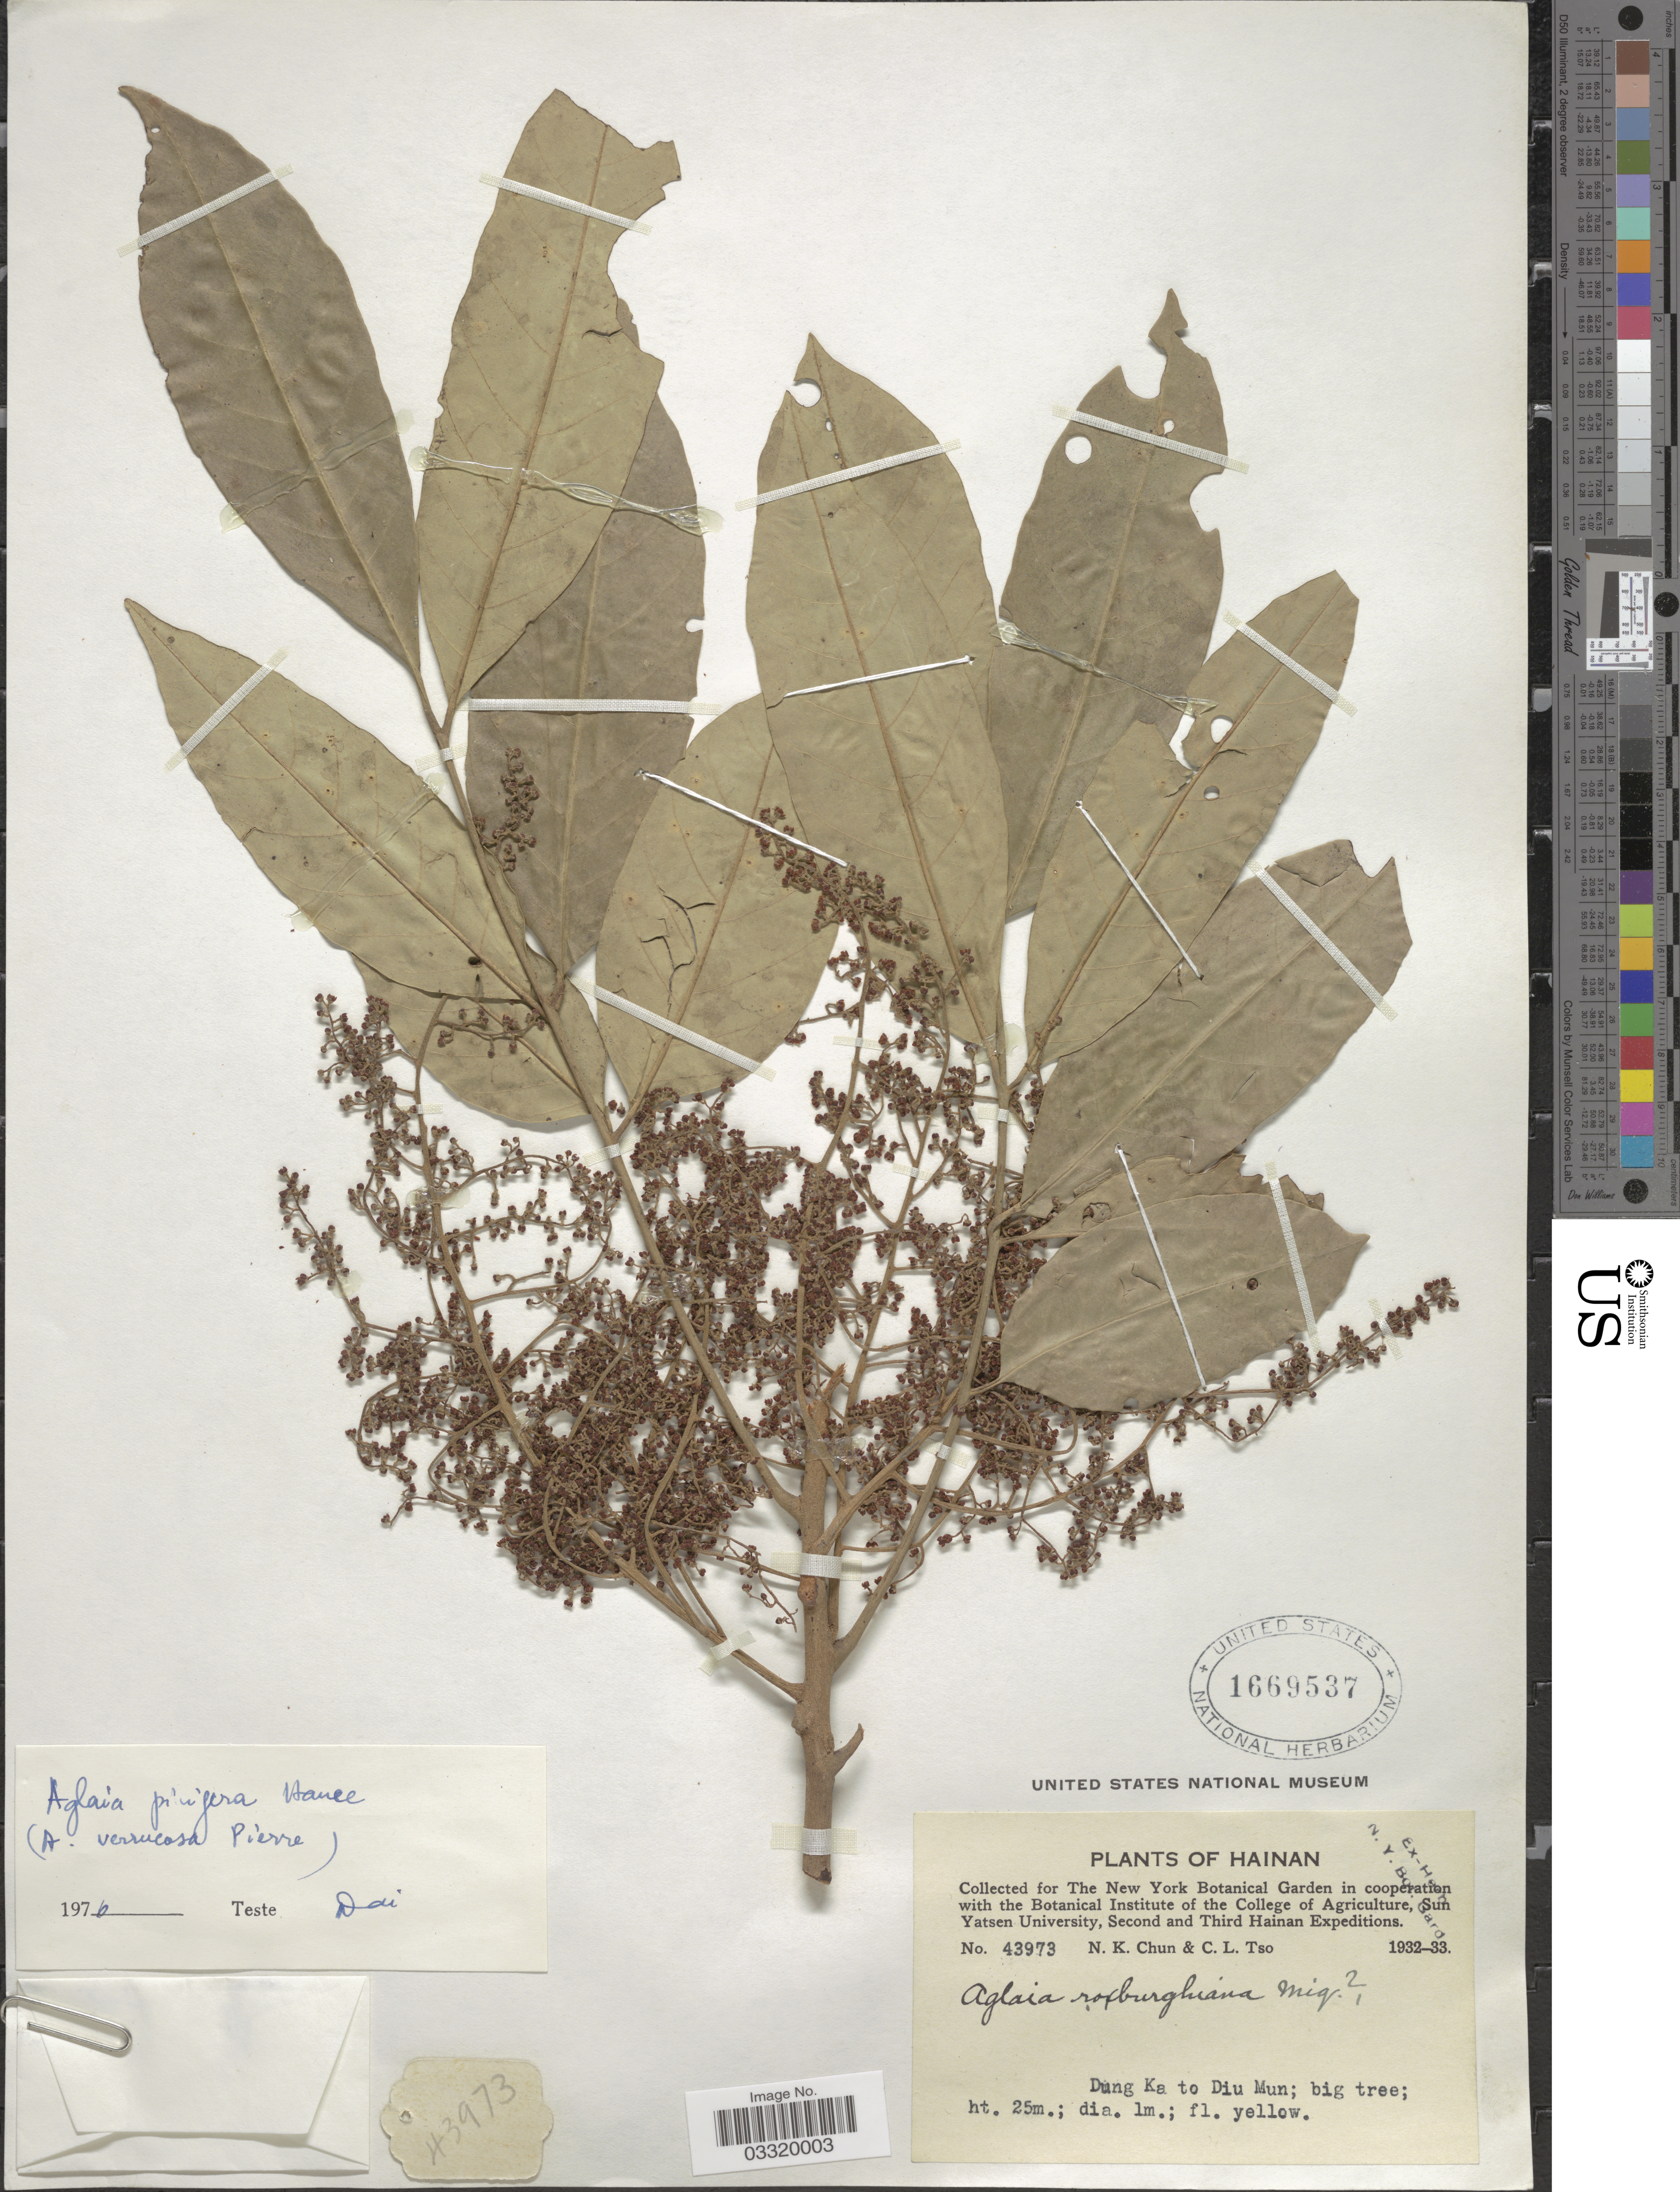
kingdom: Plantae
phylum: Tracheophyta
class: Magnoliopsida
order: Sapindales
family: Meliaceae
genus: Aglaia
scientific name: Aglaia edulis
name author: (Roxb.) Wall.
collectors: N. K. Chun & C. Tso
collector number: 43973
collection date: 1932/1933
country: China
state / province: Hainan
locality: Dung Ka to Diu Mun.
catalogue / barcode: US 1669537